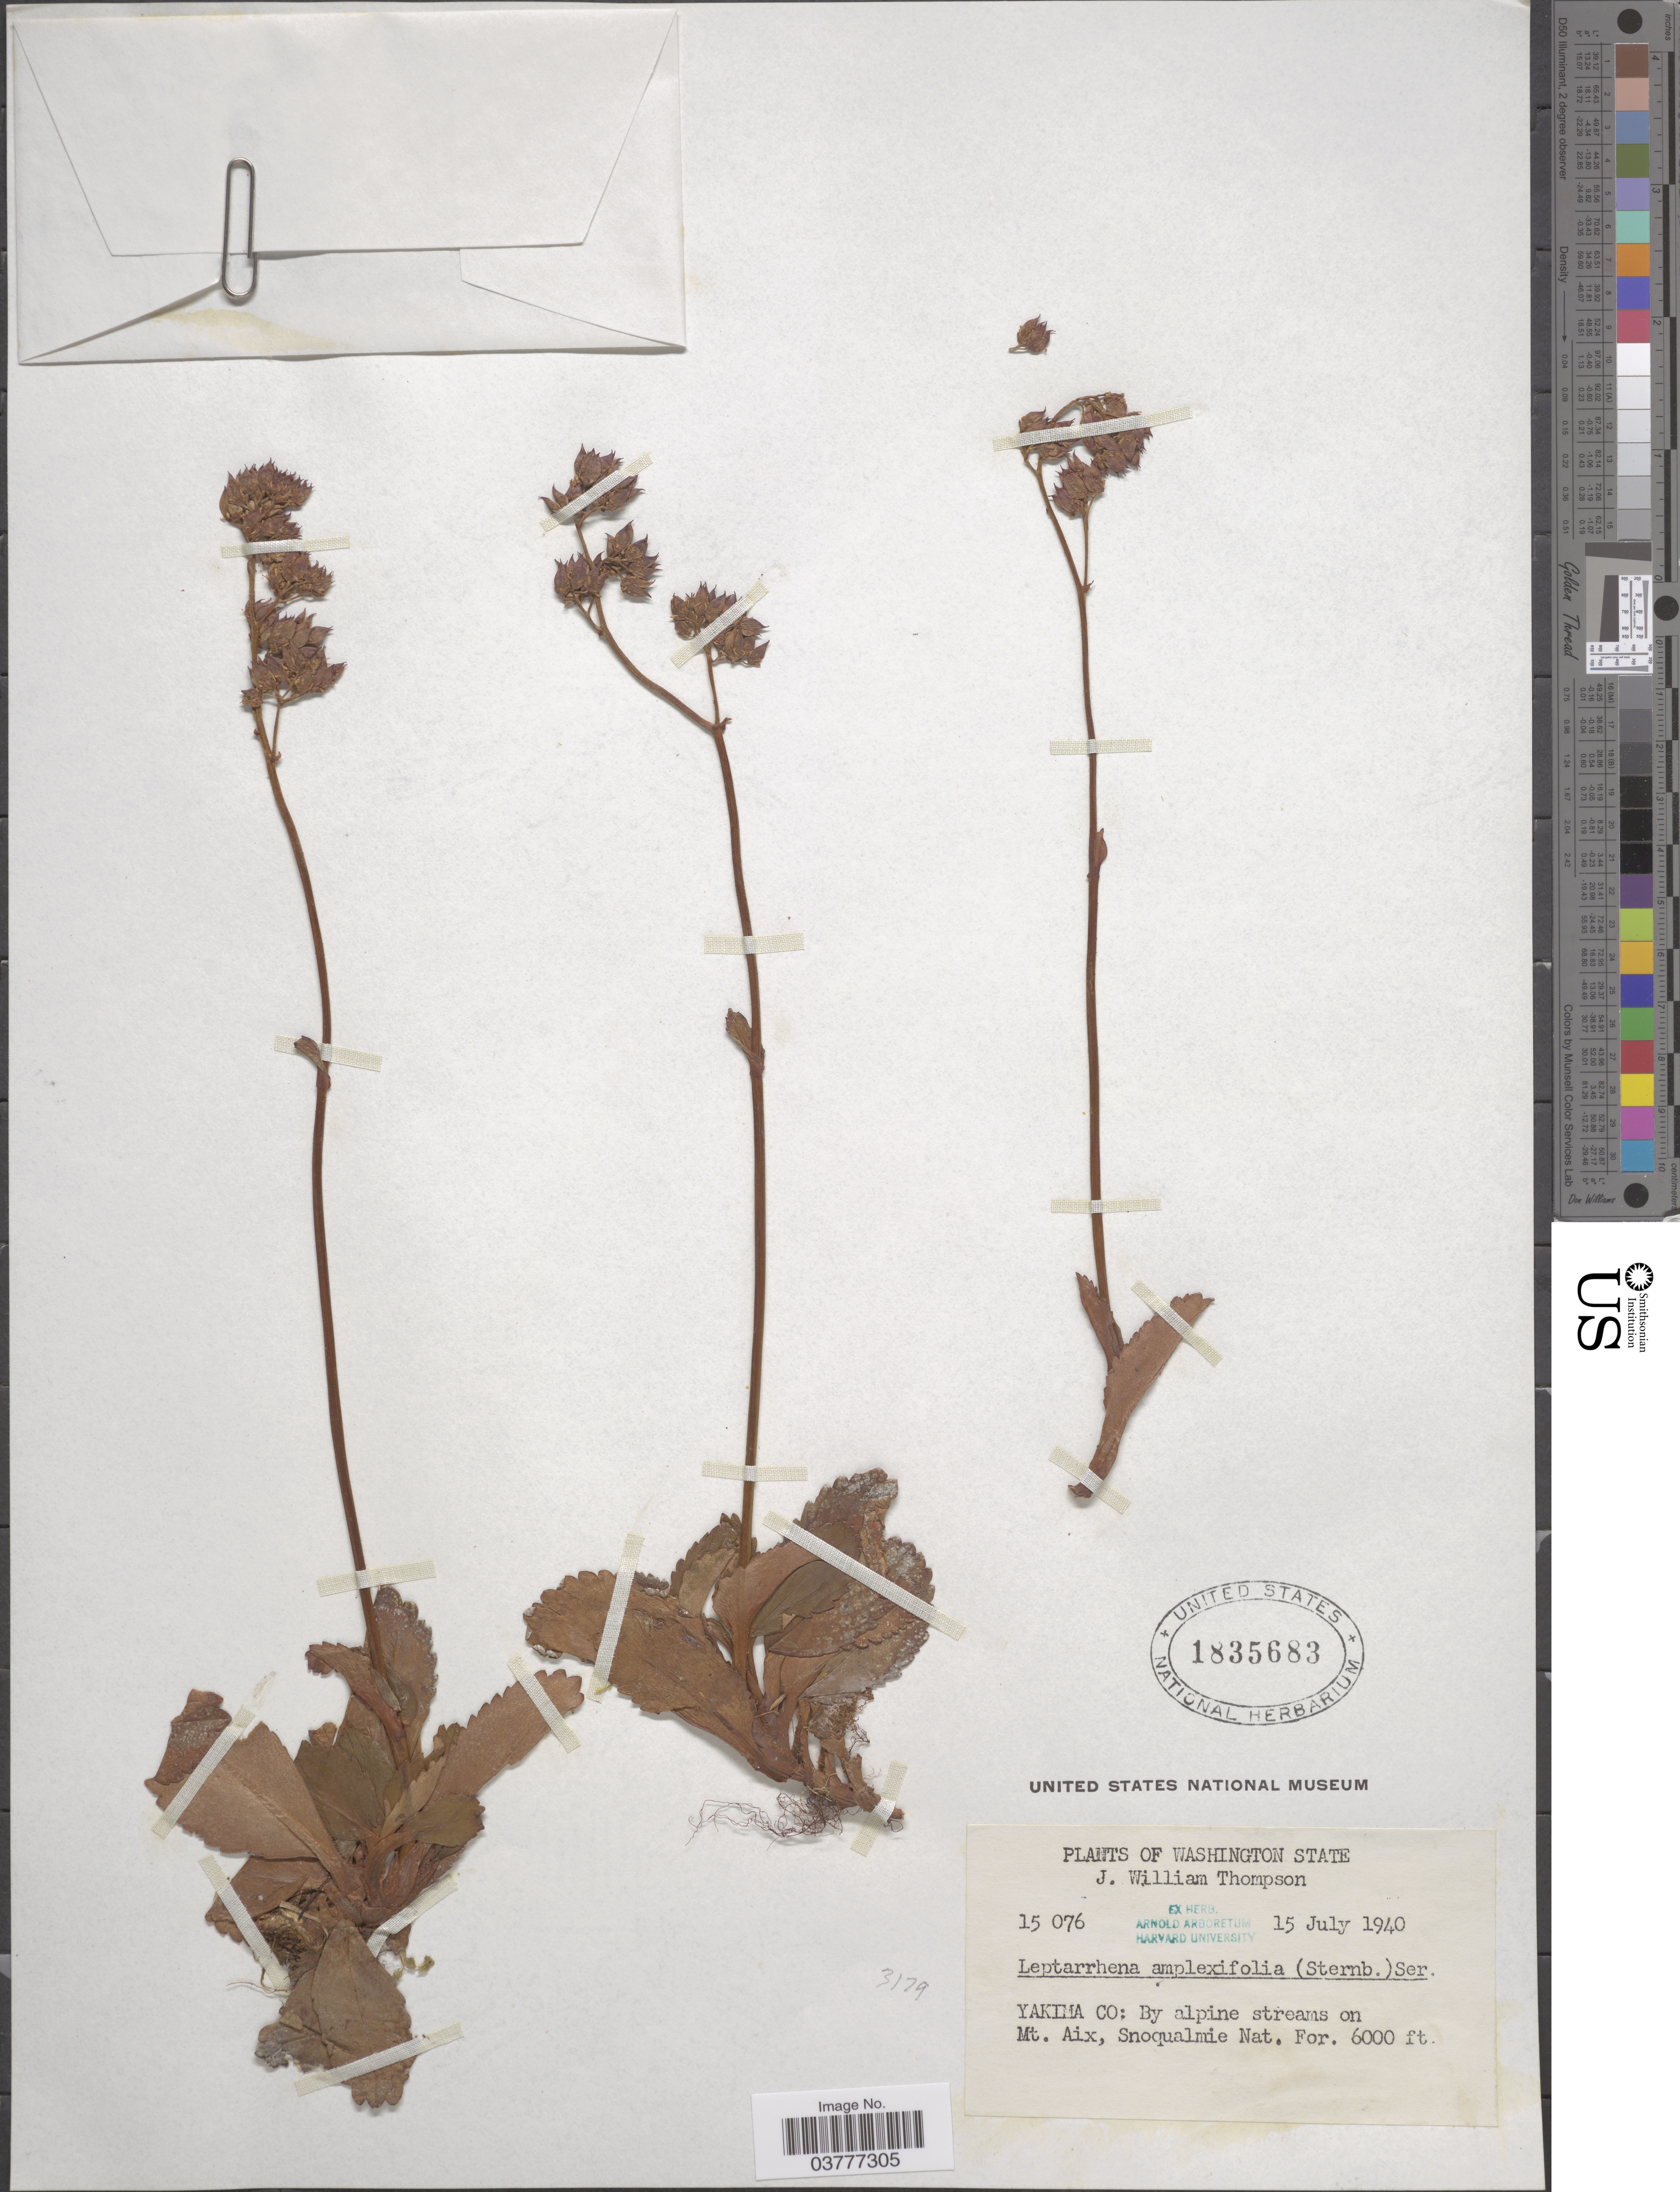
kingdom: Plantae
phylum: Tracheophyta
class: Magnoliopsida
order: Saxifragales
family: Saxifragaceae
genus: Leptarrhena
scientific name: Leptarrhena pyrolifolia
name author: (D. Don) Ser.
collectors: J. W. Thompson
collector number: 15 076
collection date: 1940-07-15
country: United States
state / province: Washington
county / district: Yakima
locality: Yakima Co: By alpine streams on Mt. Aix, Snoqualmie Nat. For.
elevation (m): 1829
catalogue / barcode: US 1835683